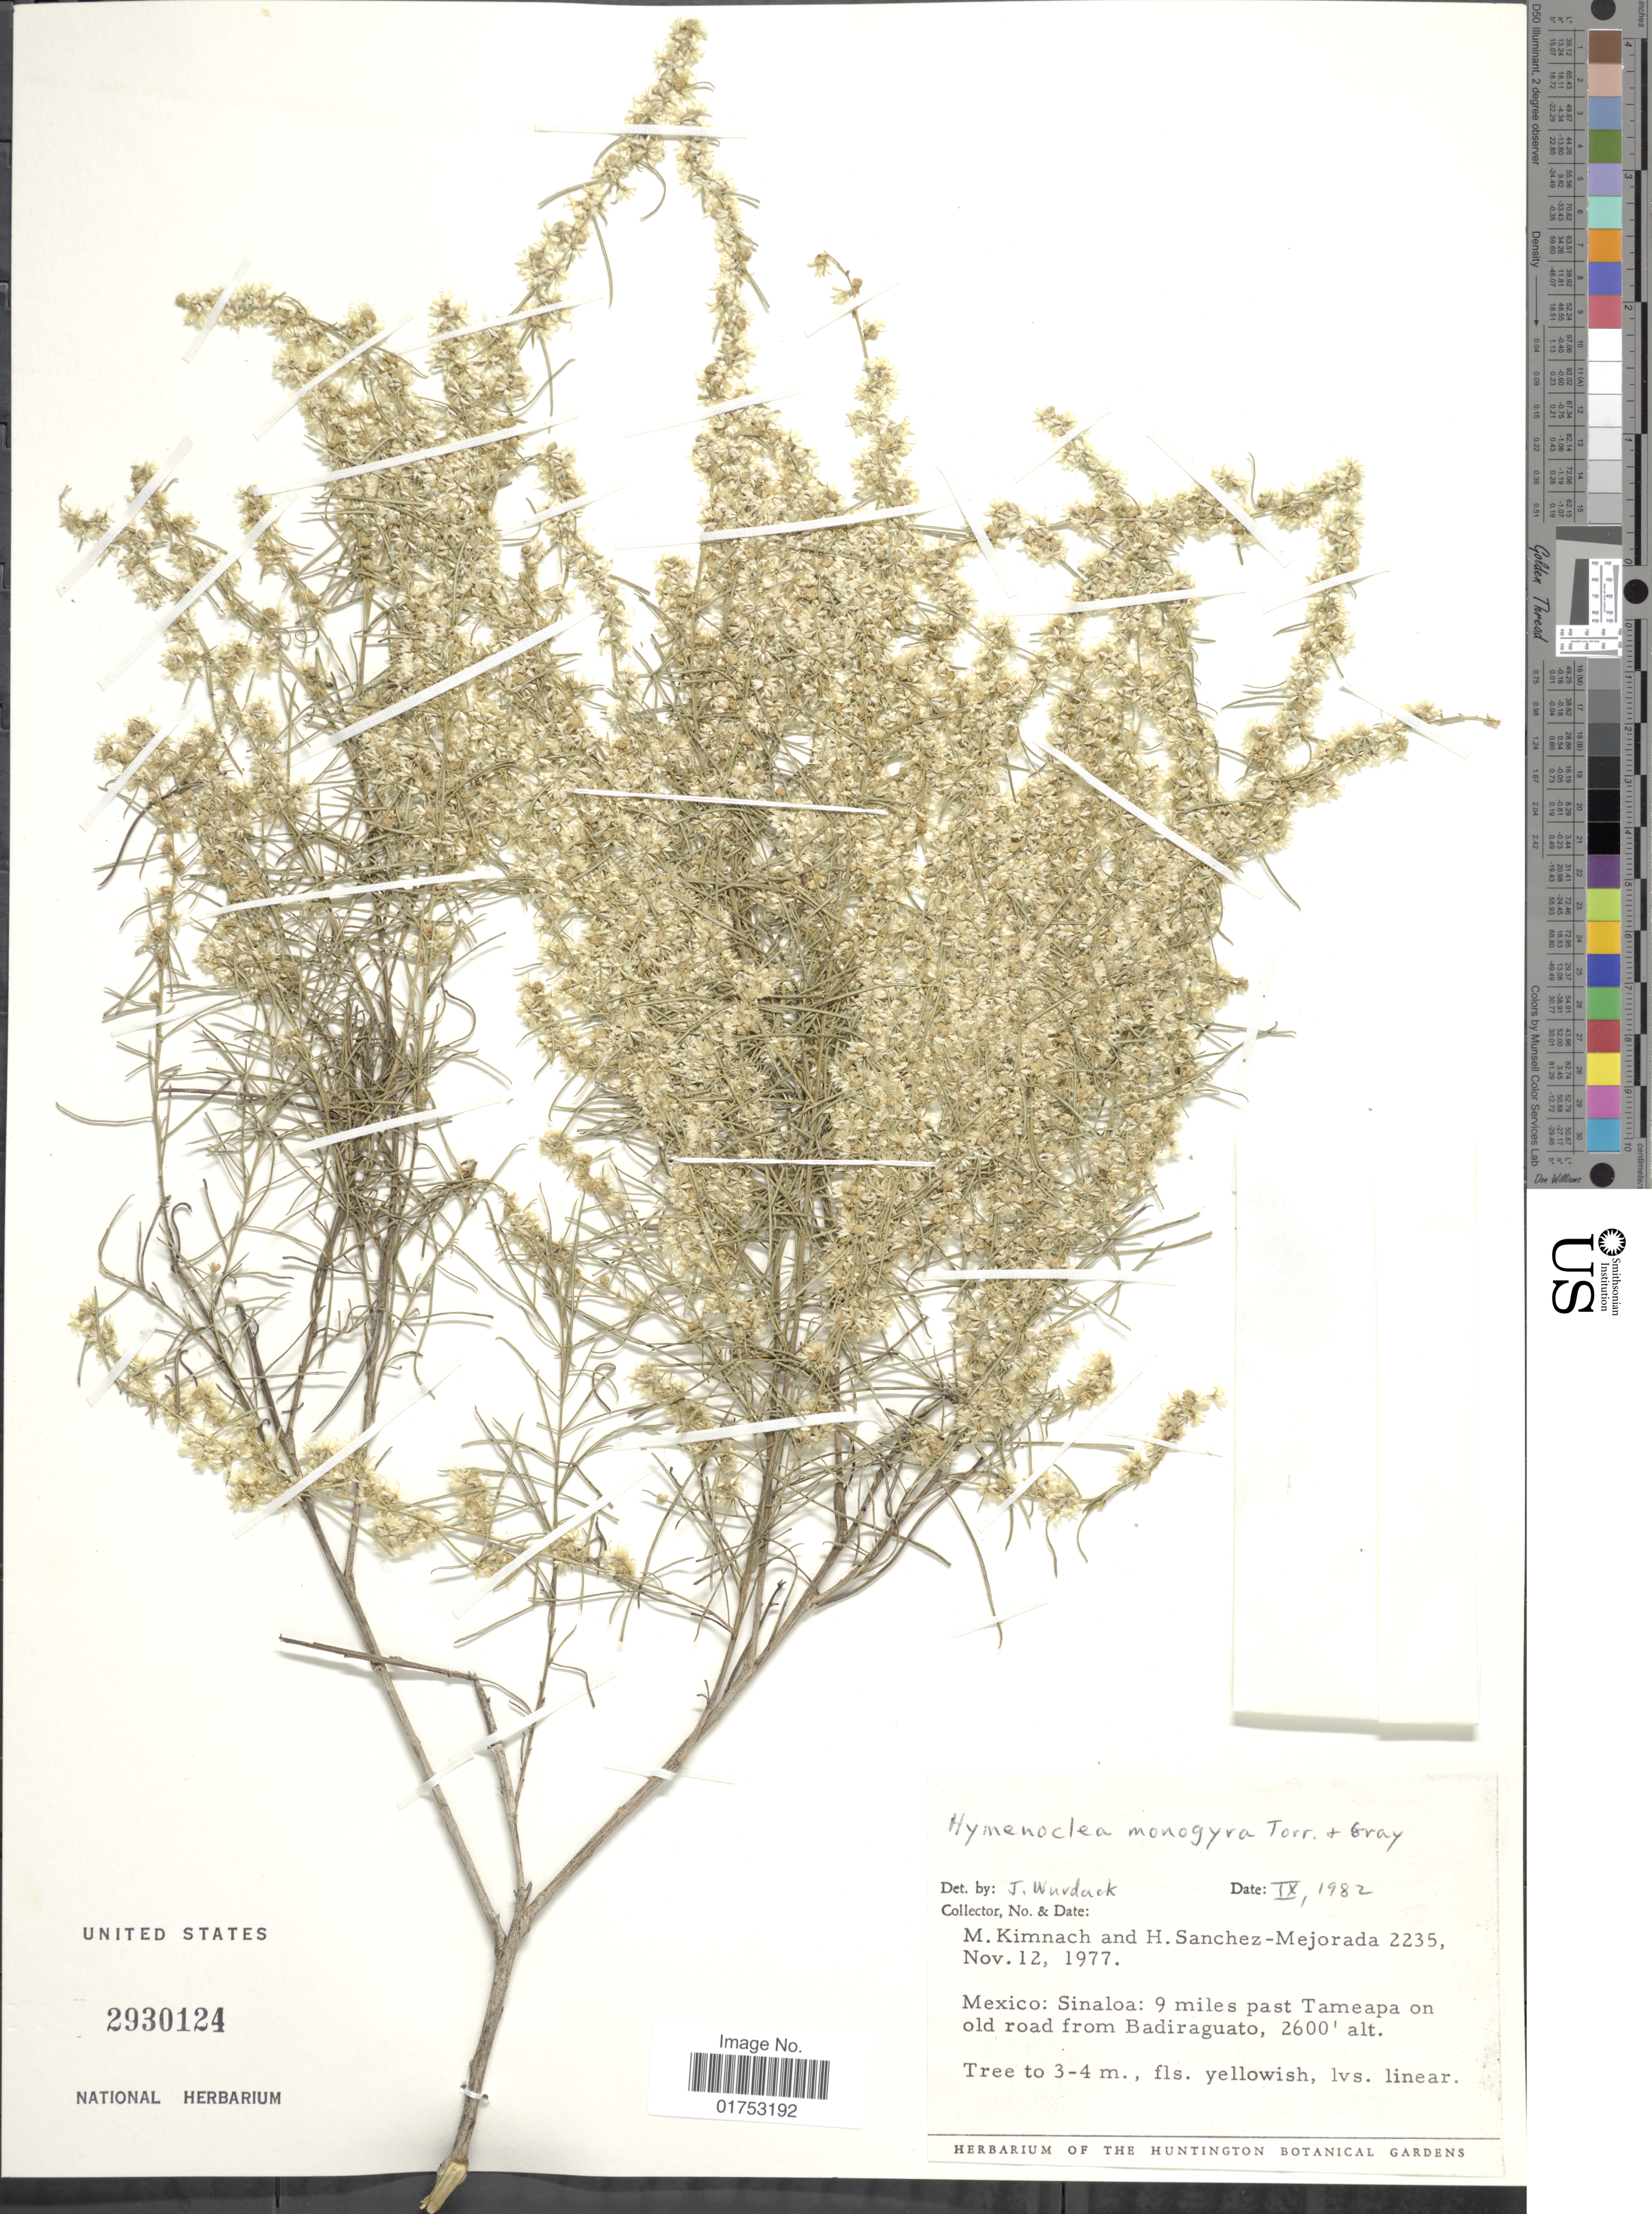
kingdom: Plantae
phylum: Tracheophyta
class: Magnoliopsida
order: Asterales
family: Asteraceae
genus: Hymenoclea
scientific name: Hymenoclea monogyra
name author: Torr. & A. Gray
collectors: M. W. Kimnach & H. Sánchez-Mejorada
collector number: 2235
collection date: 1977-11-12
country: Mexico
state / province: Sinaloa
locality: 9 miles past Tameapa on old road from Badiraguato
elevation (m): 792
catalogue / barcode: US 2930124